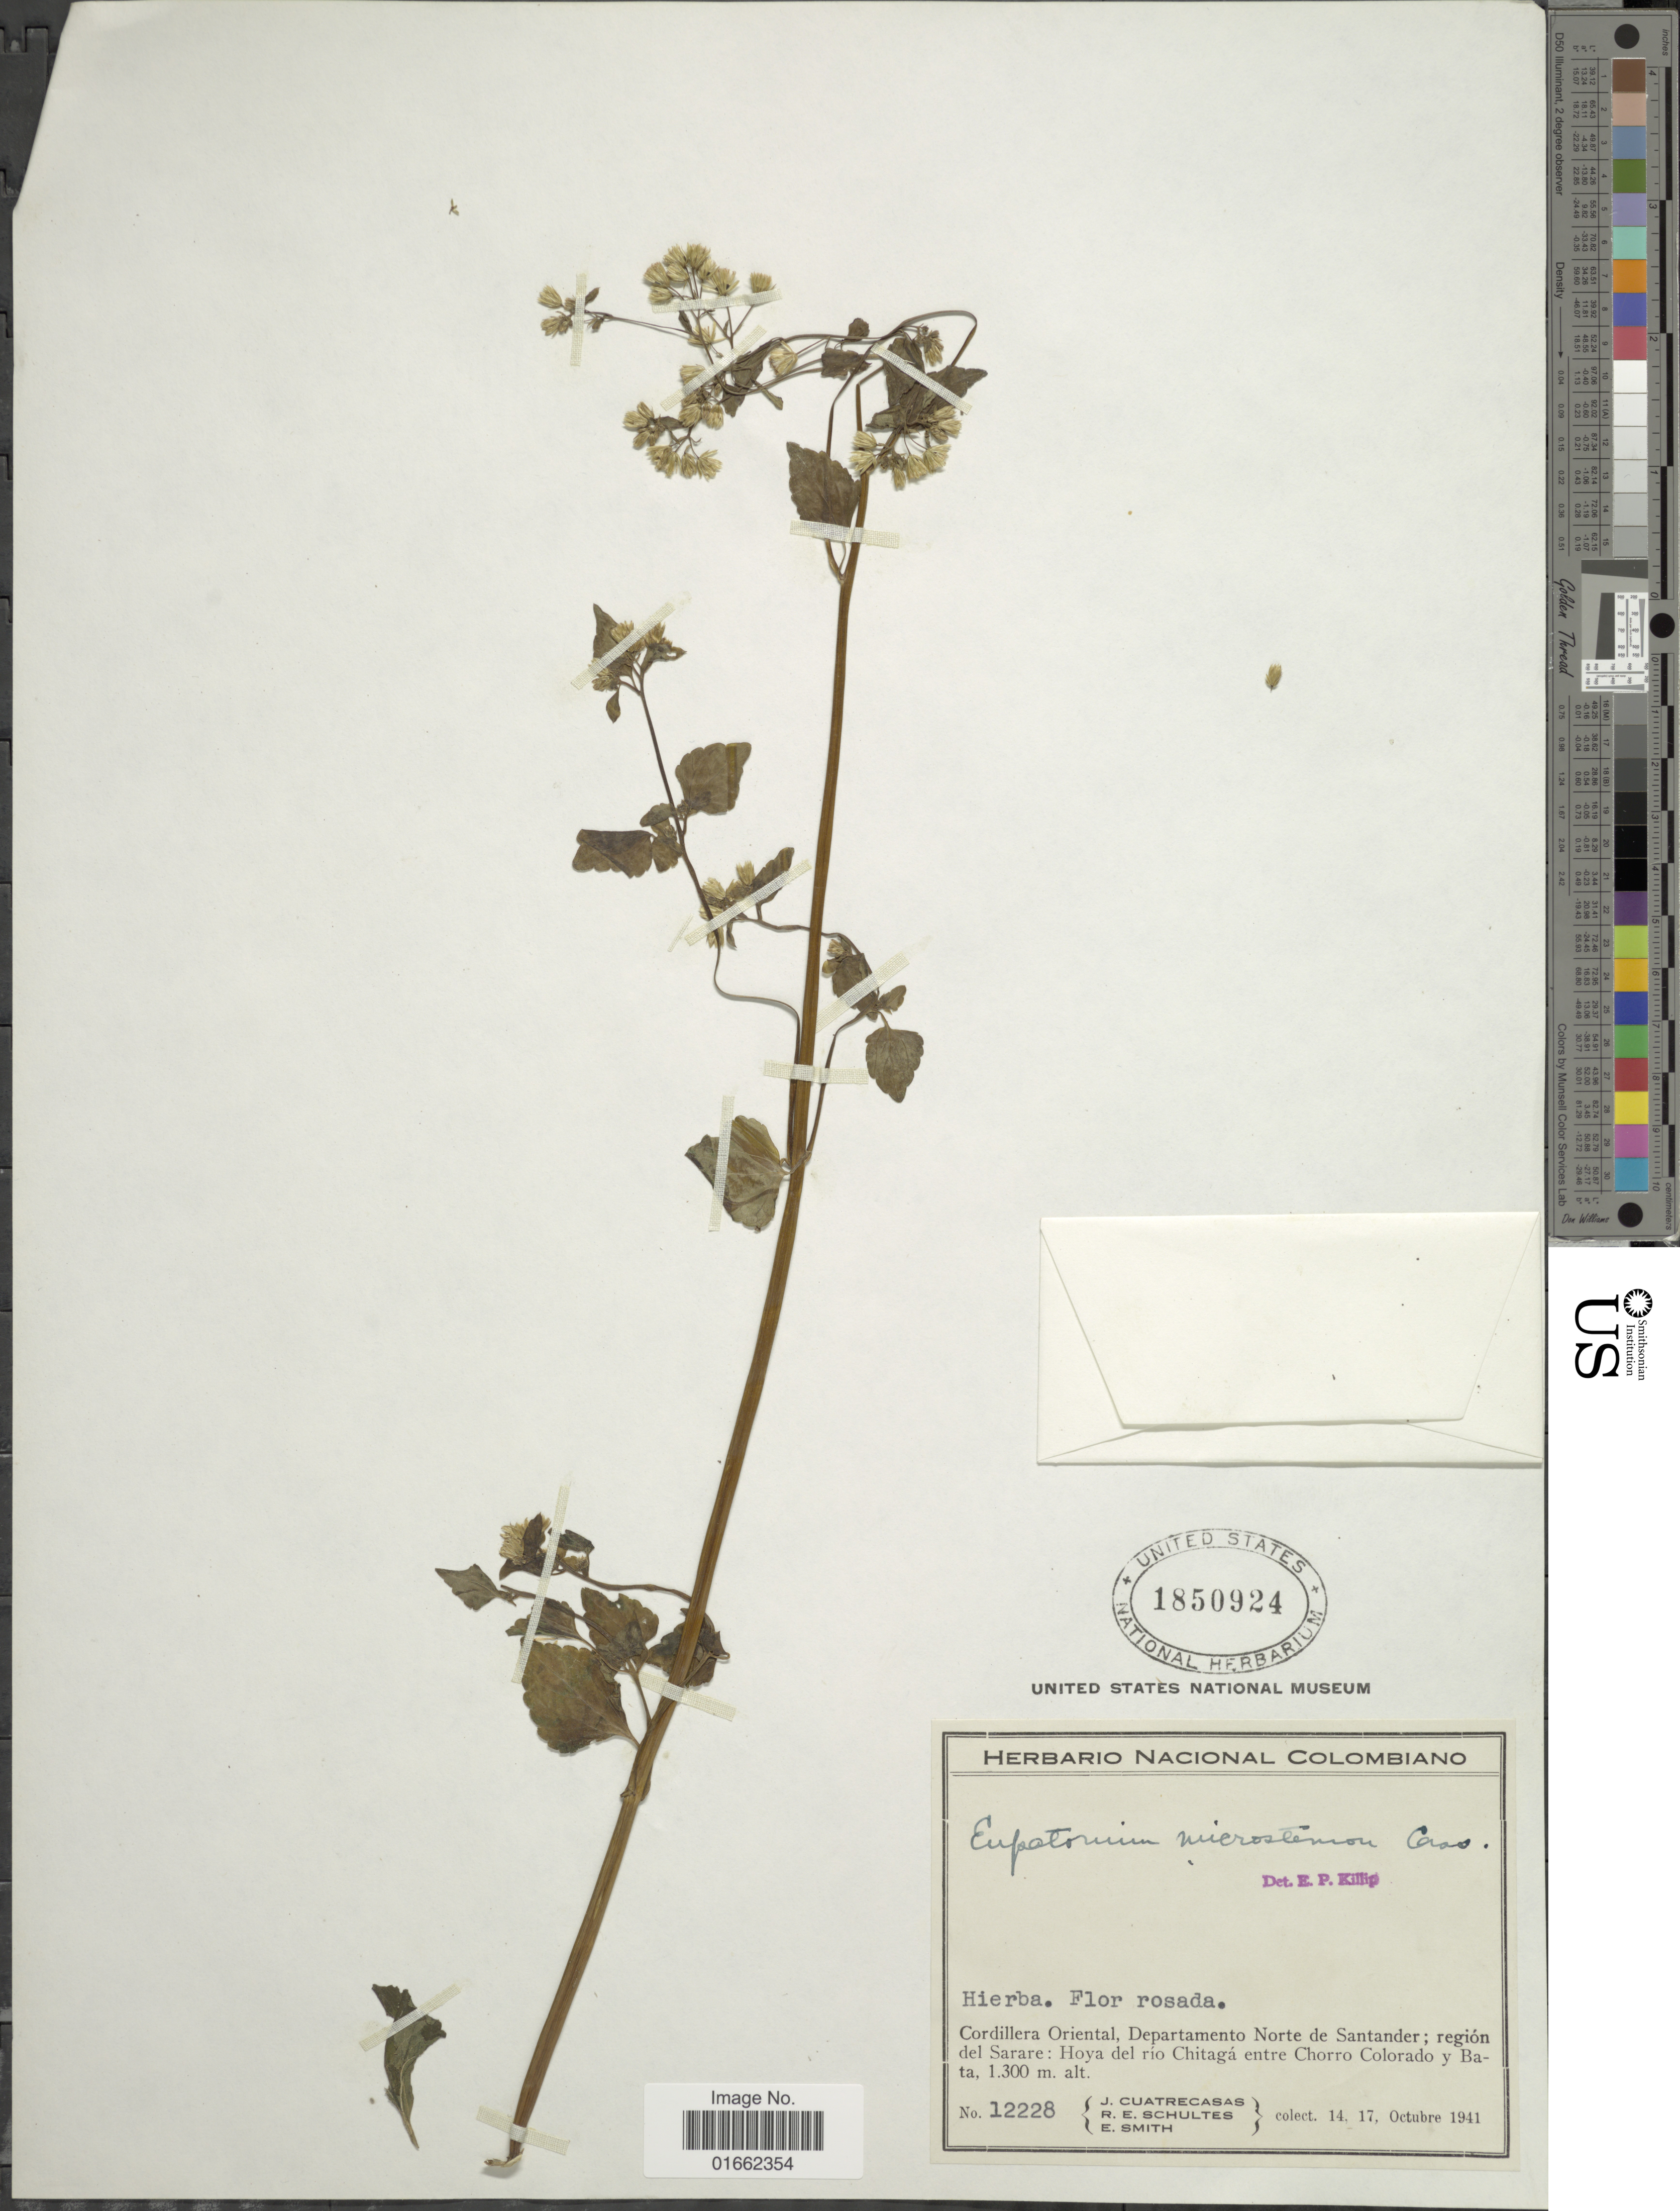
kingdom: Plantae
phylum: Tracheophyta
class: Magnoliopsida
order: Asterales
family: Asteraceae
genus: Fleischmannia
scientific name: Fleischmannia microstemon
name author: (Cass.) R.M. King & H. Rob.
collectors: J. Cuatrecasas, R. E. Schultes & C. E. Smith Jr.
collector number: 12228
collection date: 1941-10-14/1941-10-17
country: Colombia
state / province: Norte de Santander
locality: Cordillera Oriental, Departamento Norte de Santander; región del Sarare: Hoya del río Chitagá entre Chorro Colorado y Bata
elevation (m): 1300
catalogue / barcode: US 1850924